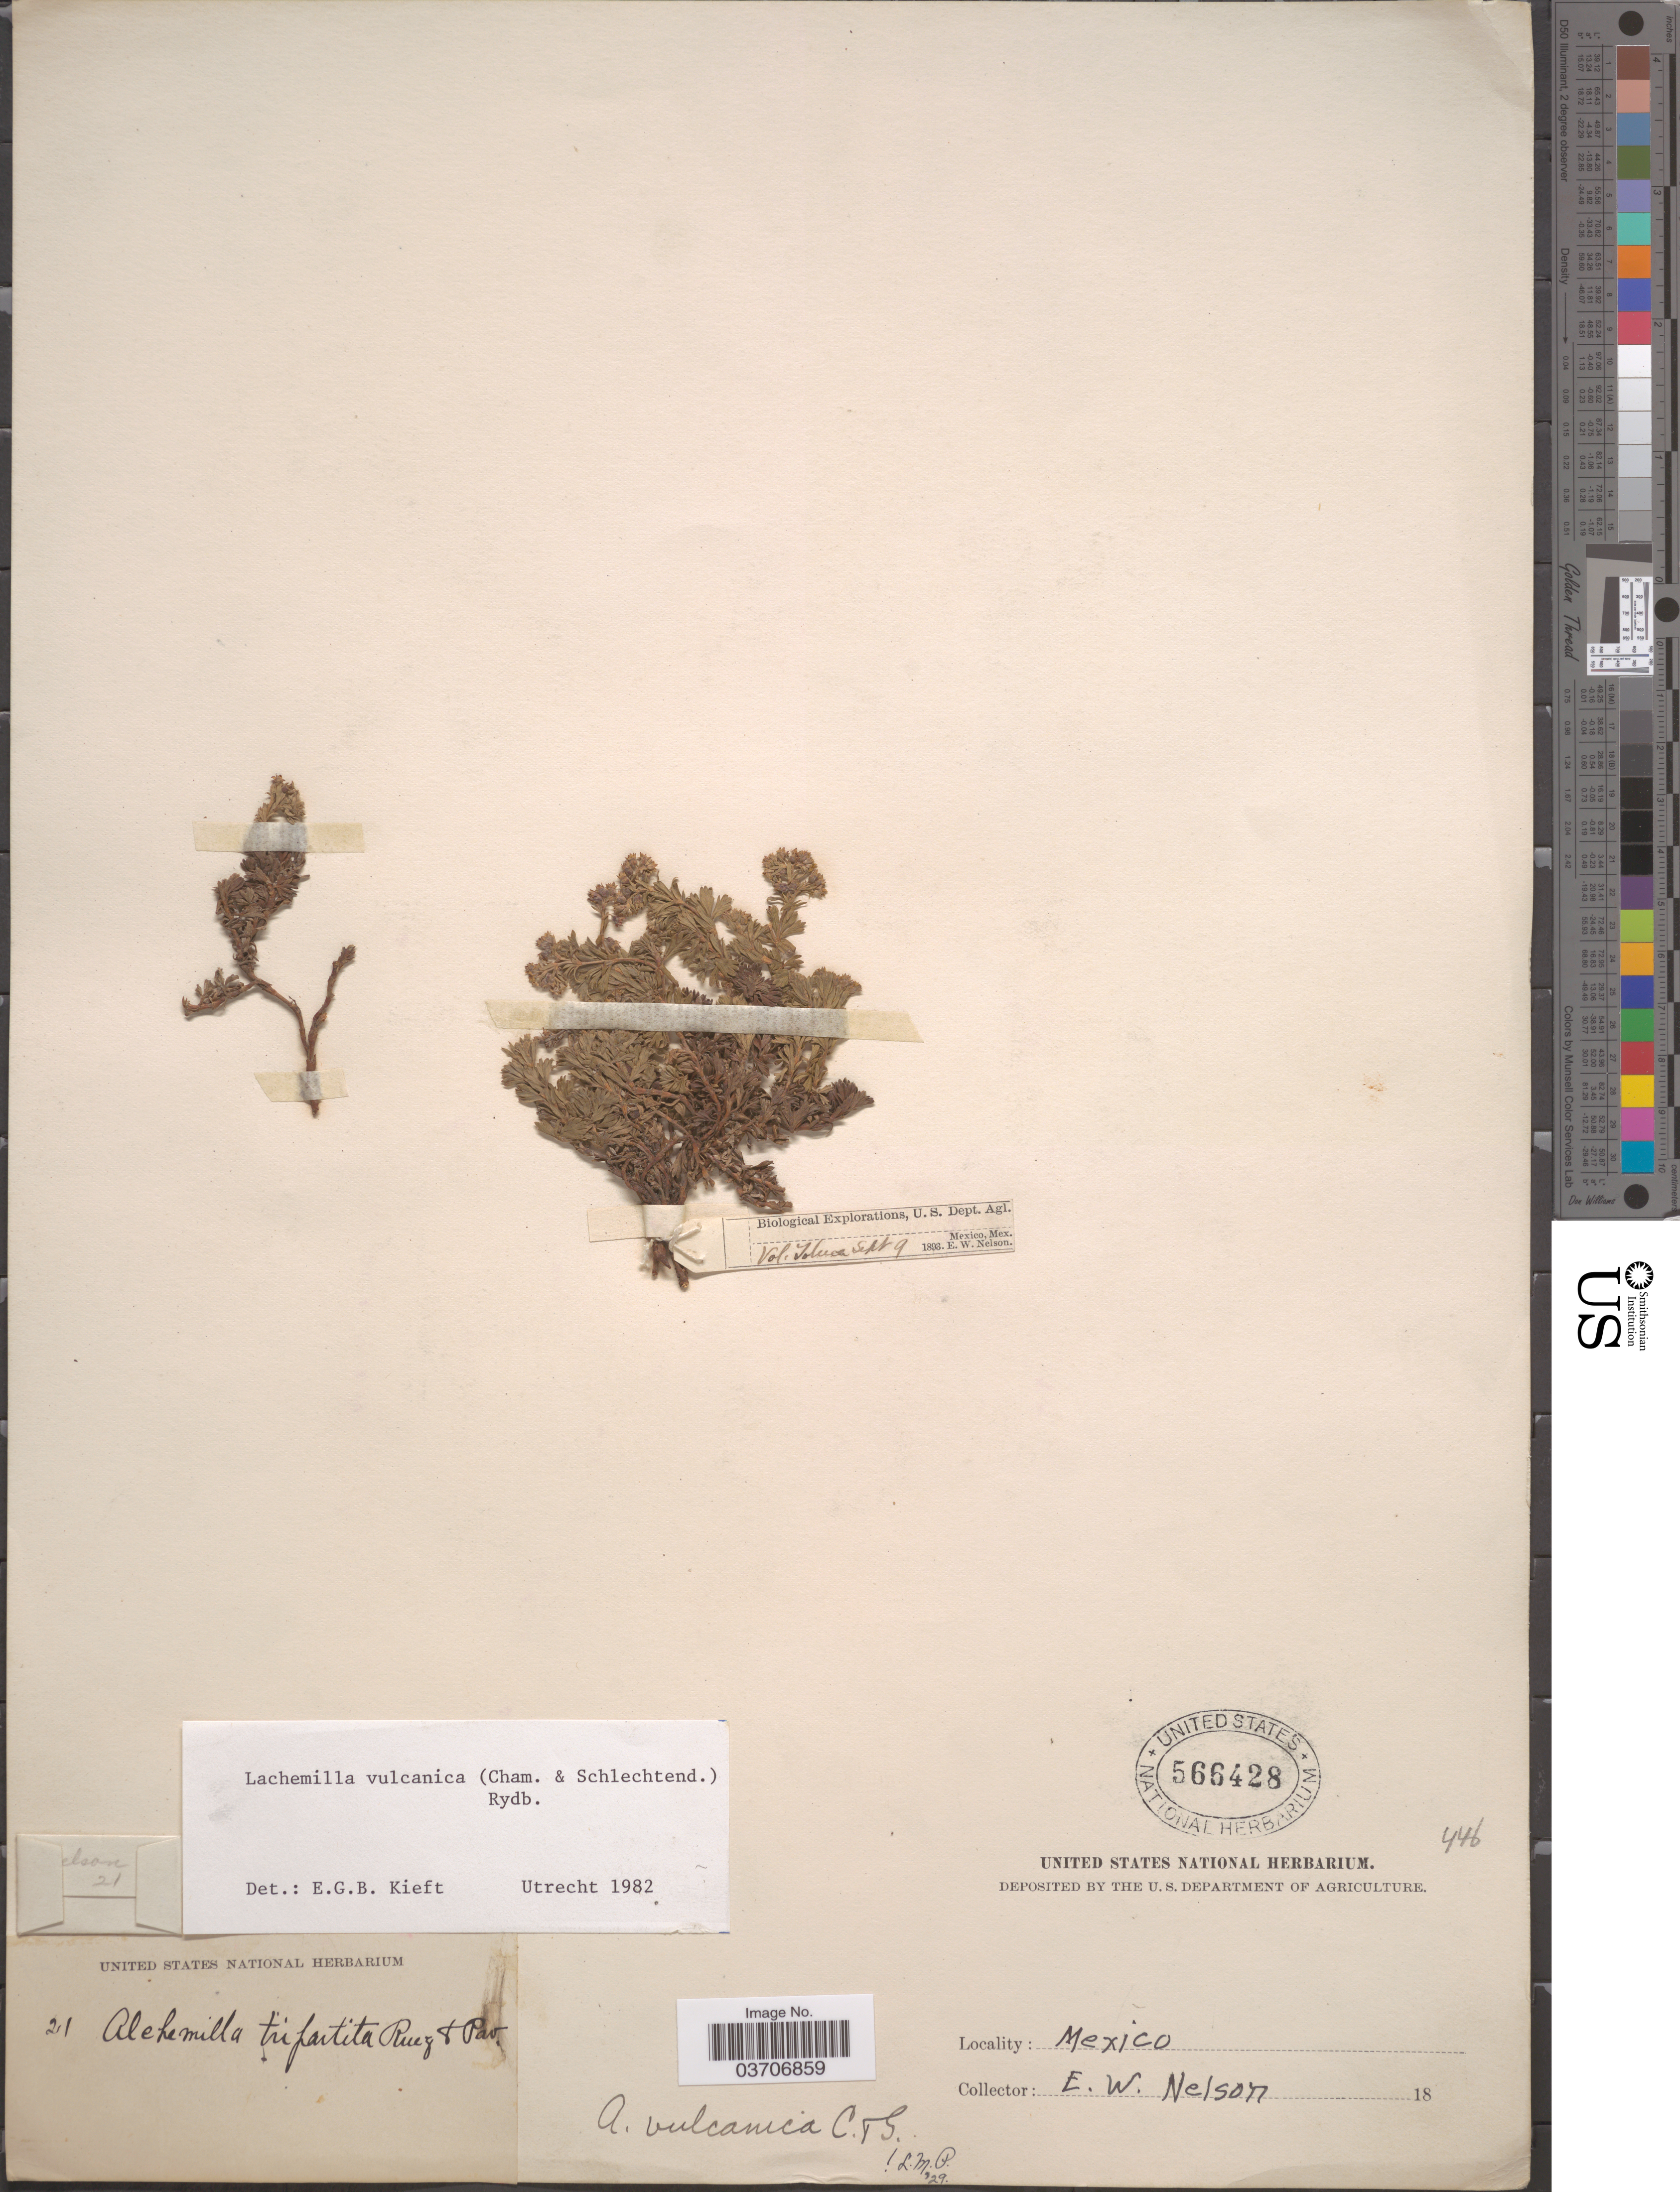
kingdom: Plantae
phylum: Tracheophyta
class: Magnoliopsida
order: Rosales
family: Rosaceae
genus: Lachemilla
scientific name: Lachemilla vulcanica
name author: (Cham. & Schltdl.) Rydb.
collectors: E. W. Nelson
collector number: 21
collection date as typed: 18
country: Mexico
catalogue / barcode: US 566428